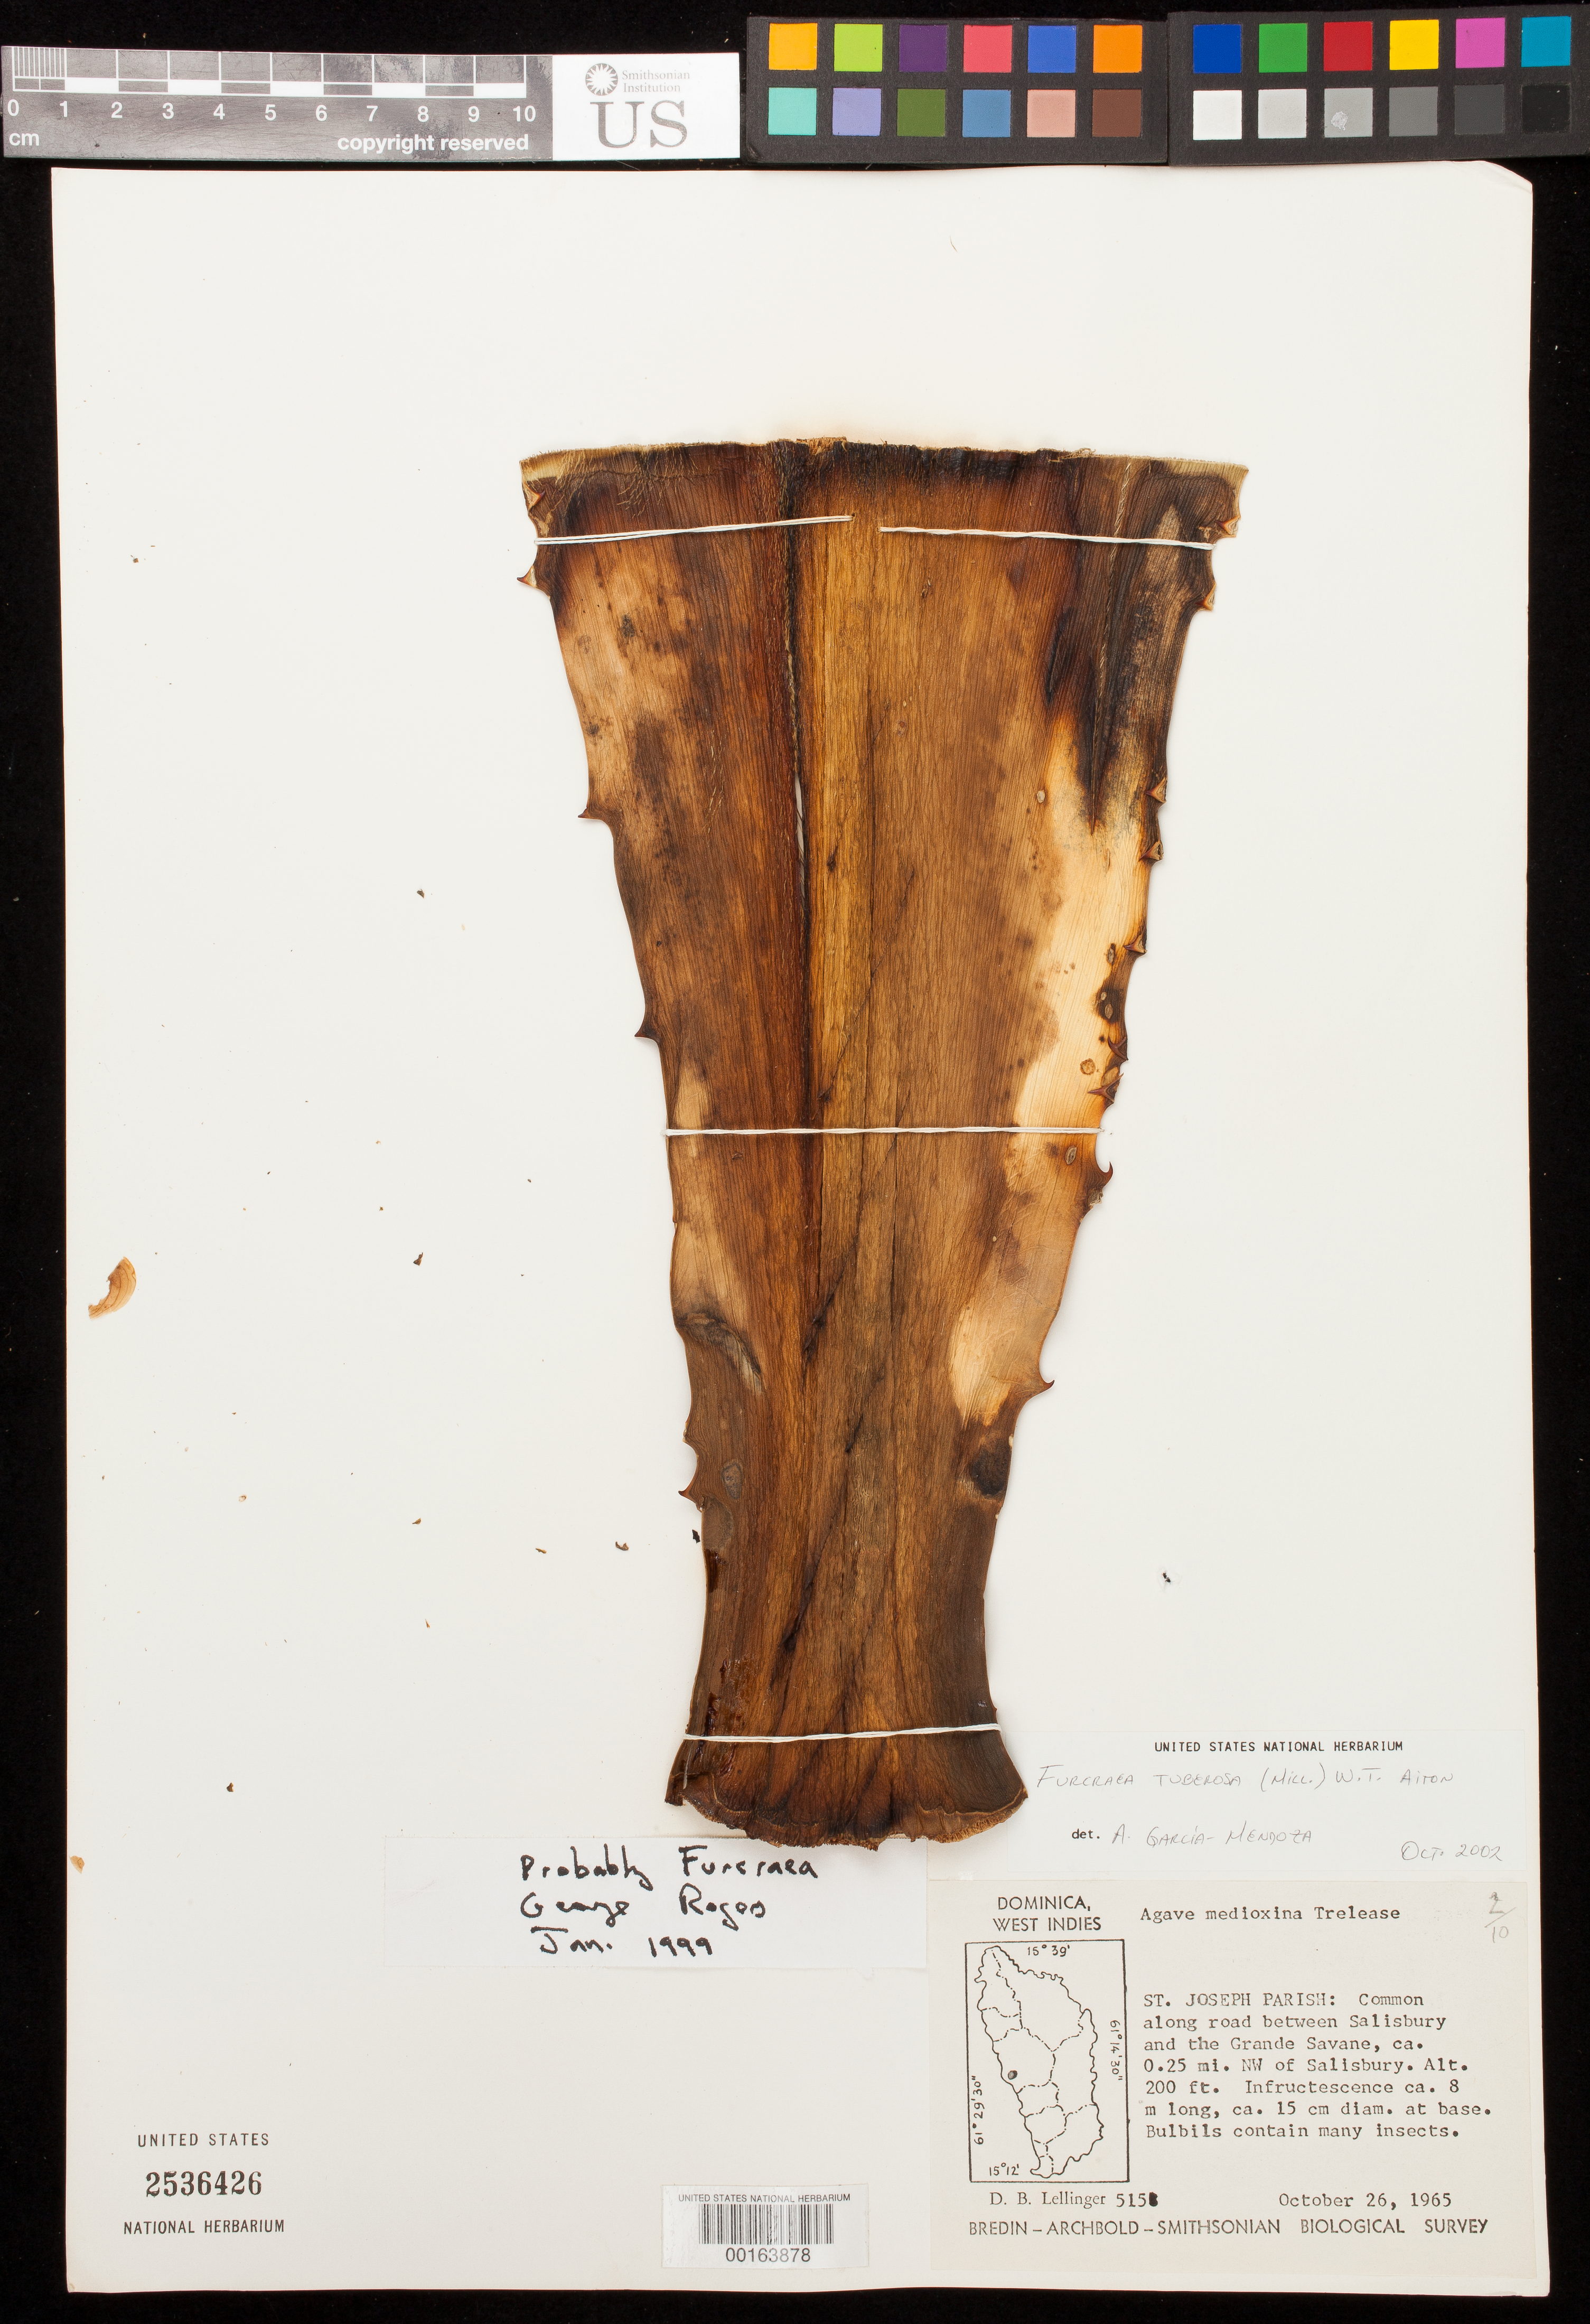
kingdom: Plantae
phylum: Tracheophyta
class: Liliopsida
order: Asparagales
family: Asparagaceae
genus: Furcraea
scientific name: Furcraea tuberosa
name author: (Mill.) W.T. Aiton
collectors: D. B. Lellinger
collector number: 515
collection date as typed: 26 Oct 1965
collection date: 1965-10-26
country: Dominica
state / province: St. Joseph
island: Dominica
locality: Along road between salisbury and the grande savane, ca 0.25 mi nw of salisbury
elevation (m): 61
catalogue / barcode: US 2536426